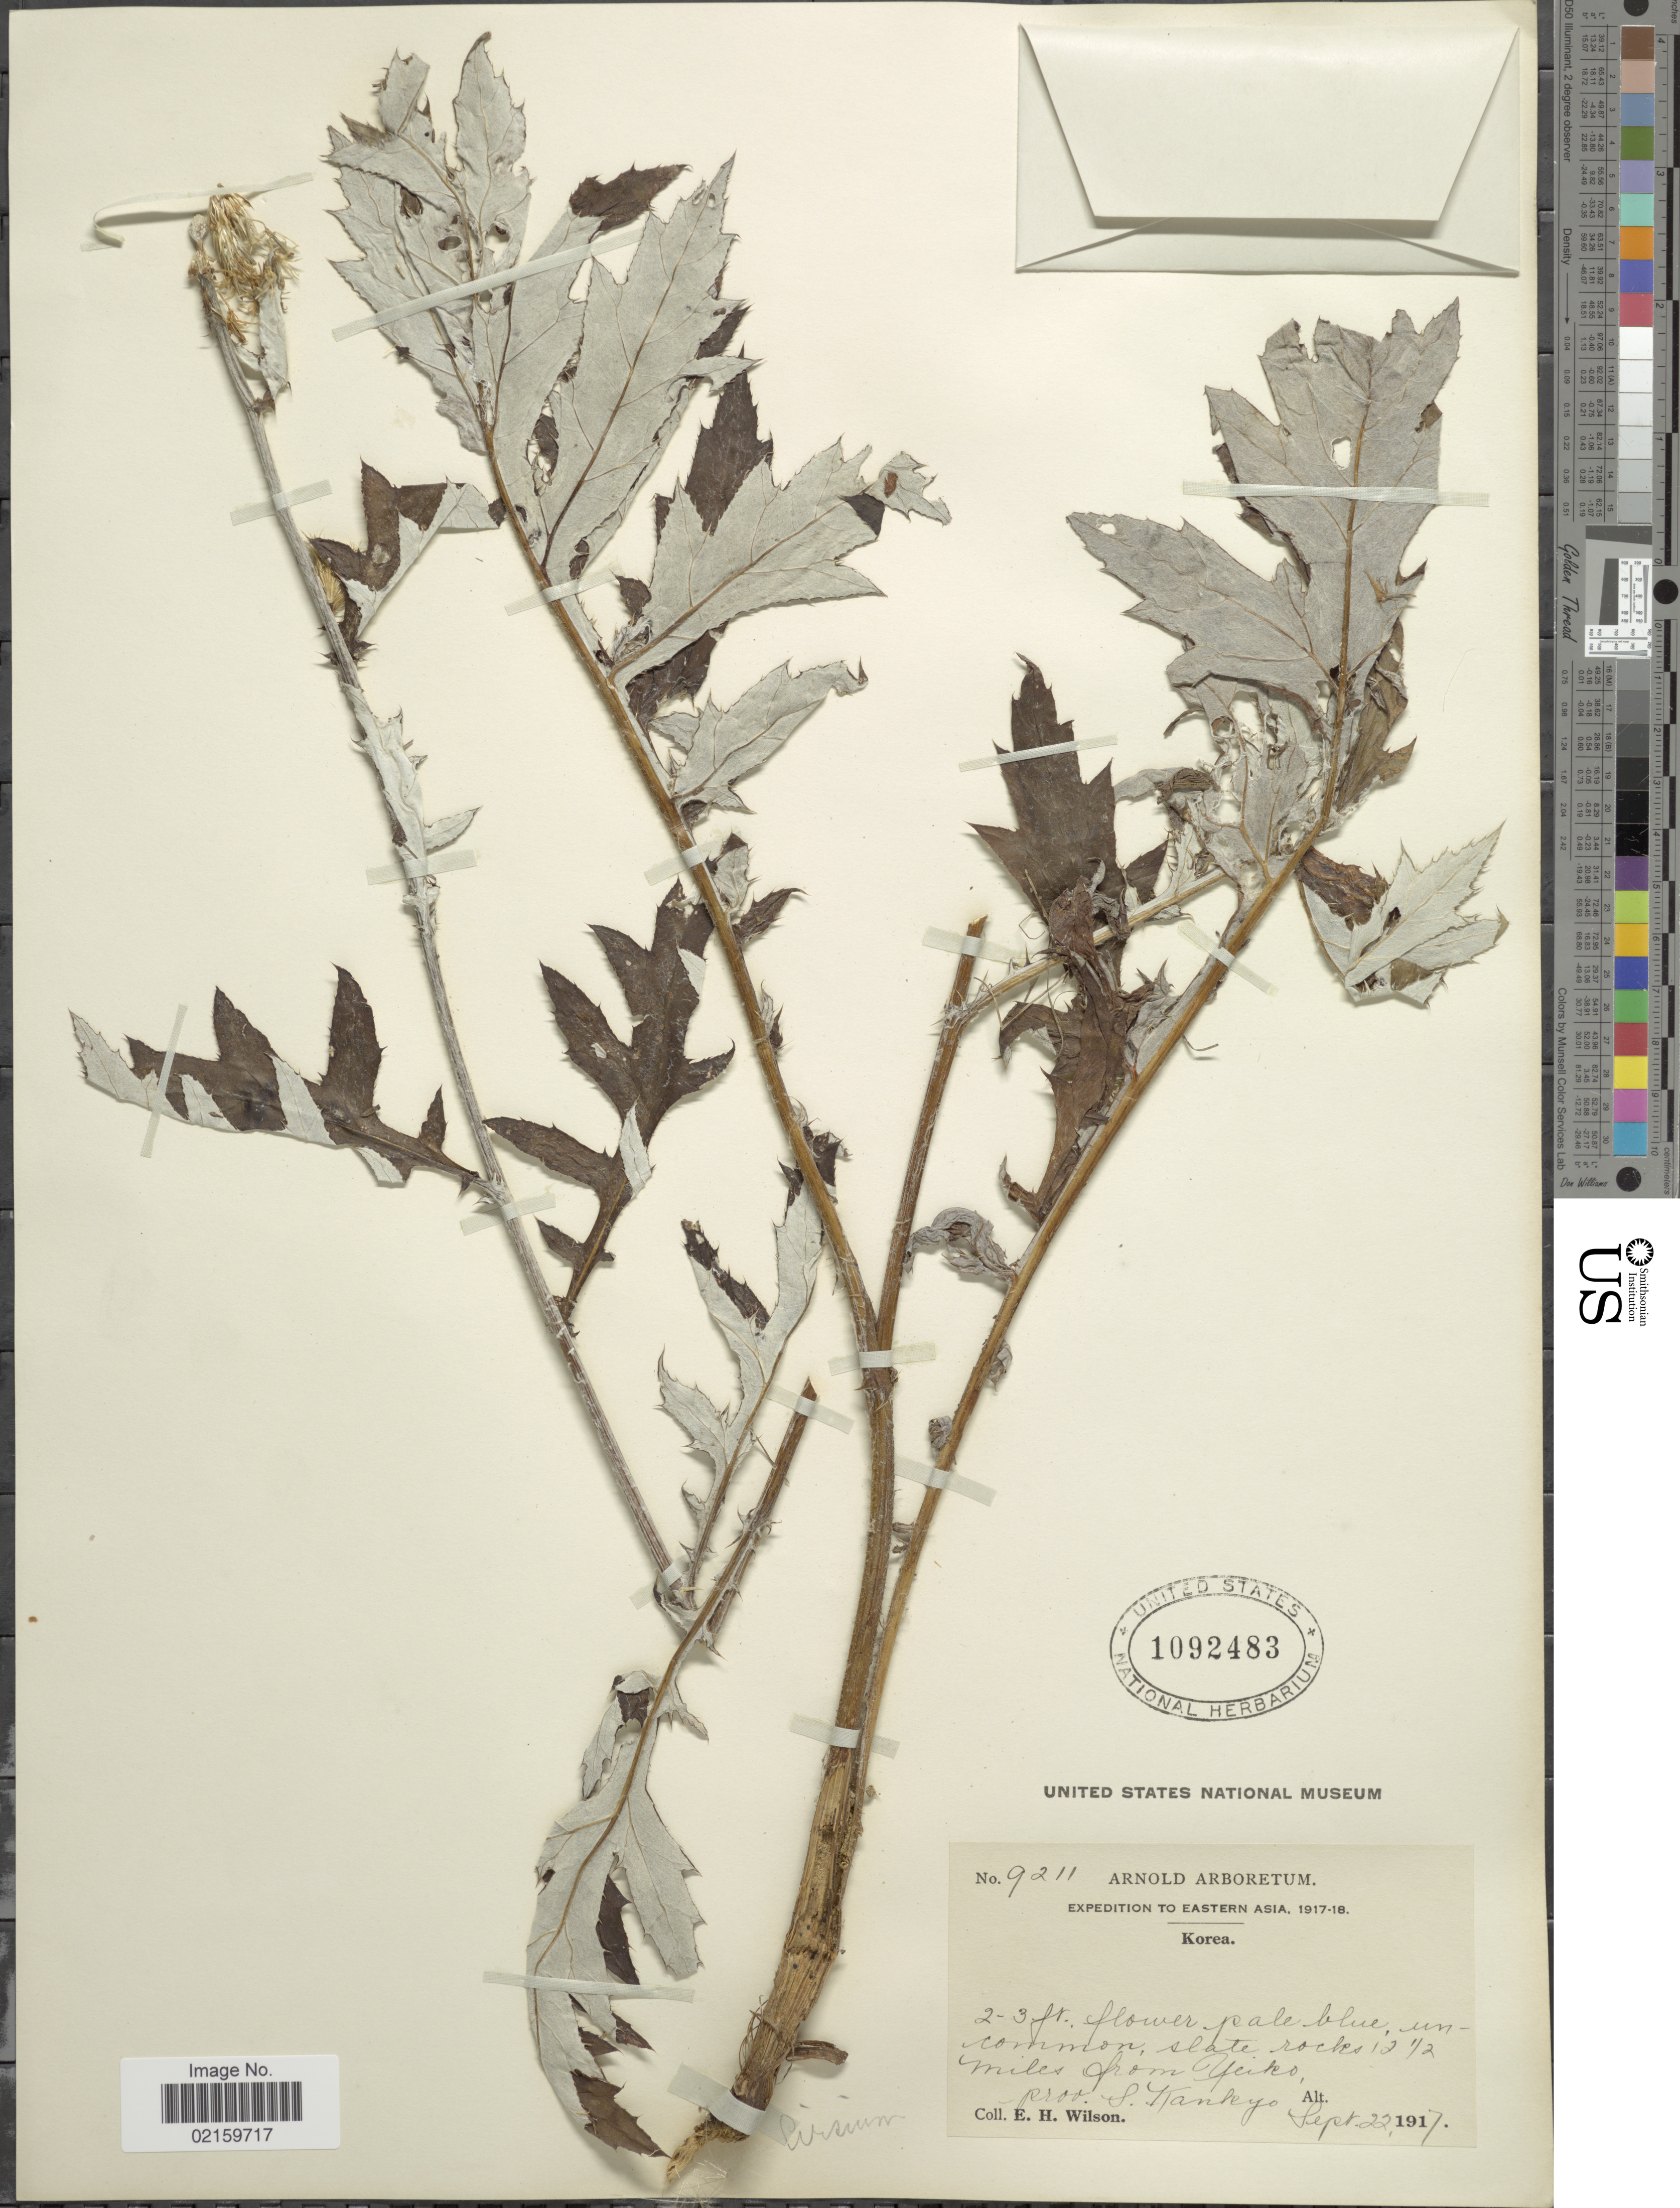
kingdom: Plantae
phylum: Tracheophyta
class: Magnoliopsida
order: Asterales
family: Asteraceae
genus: Cirsium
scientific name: Cirsium sp.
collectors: E. Wilson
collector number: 9211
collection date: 1917-09-22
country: North Korea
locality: Prov. S. Kankyo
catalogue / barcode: US 1092483